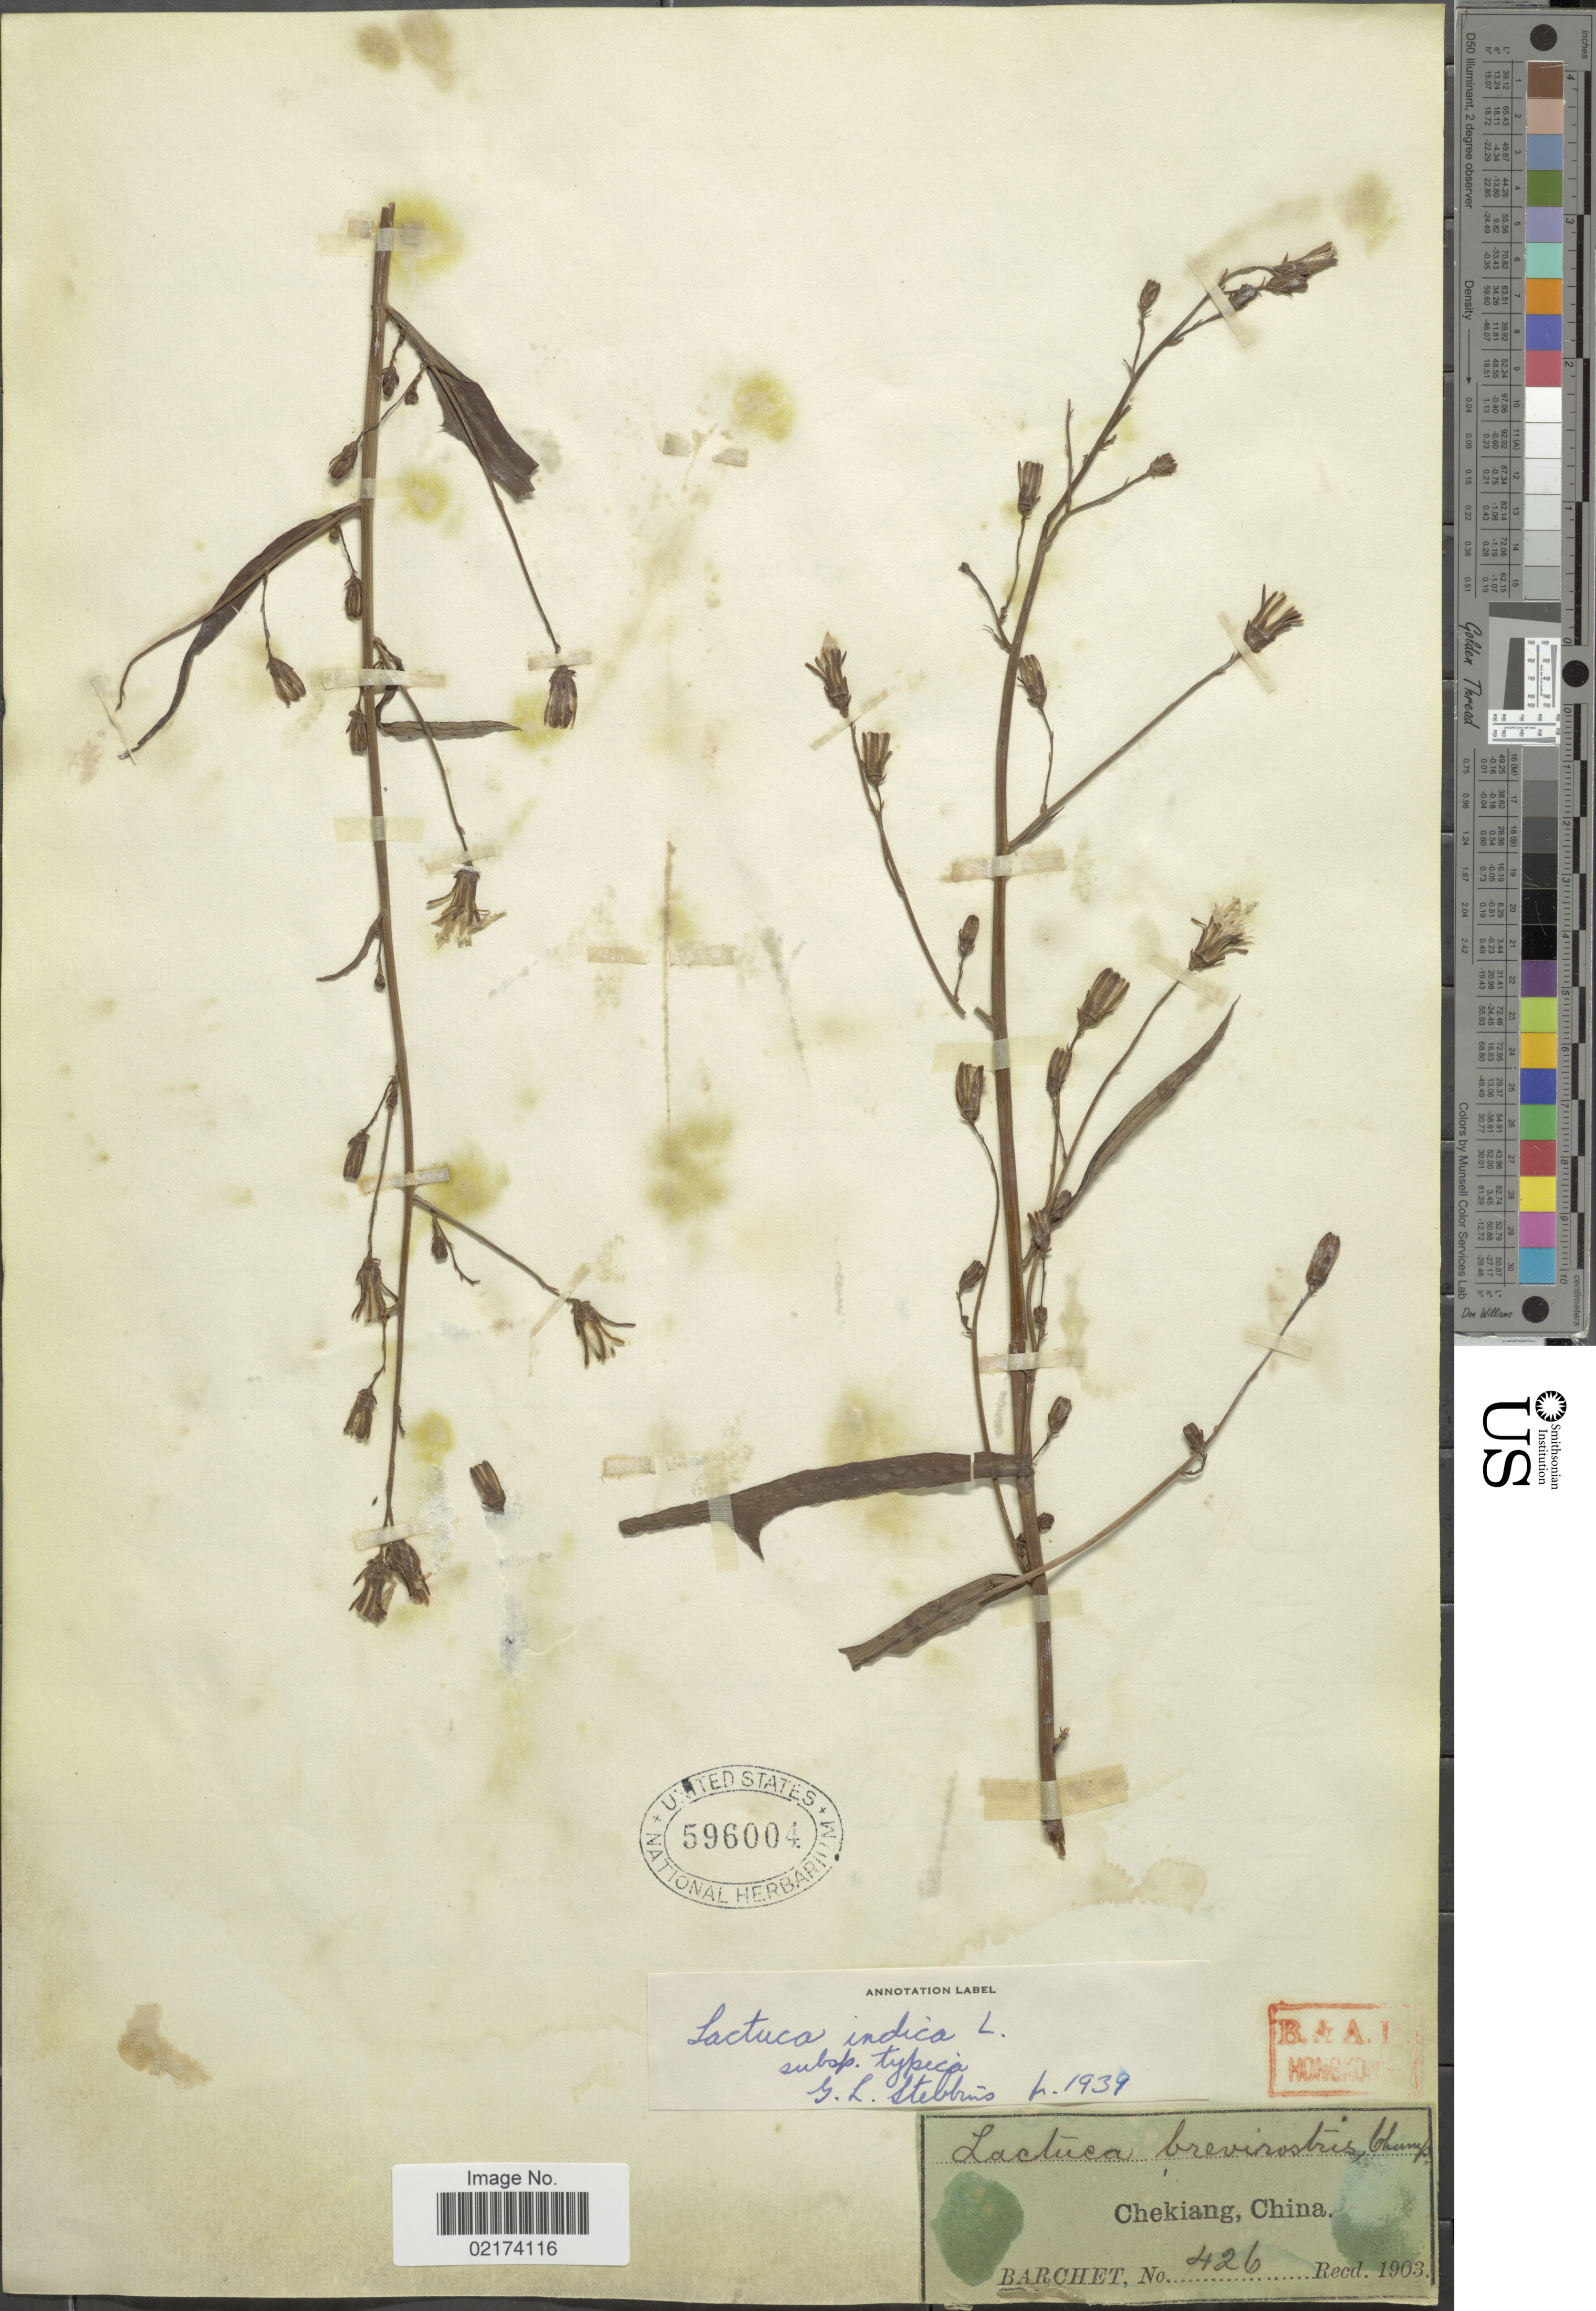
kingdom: Plantae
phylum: Tracheophyta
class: Magnoliopsida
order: Asterales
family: Asteraceae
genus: Lactuca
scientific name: Lactuca indica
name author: L.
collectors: S. P. Barchet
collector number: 426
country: China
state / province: Zhejiang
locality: Chekiang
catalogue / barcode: US 596004